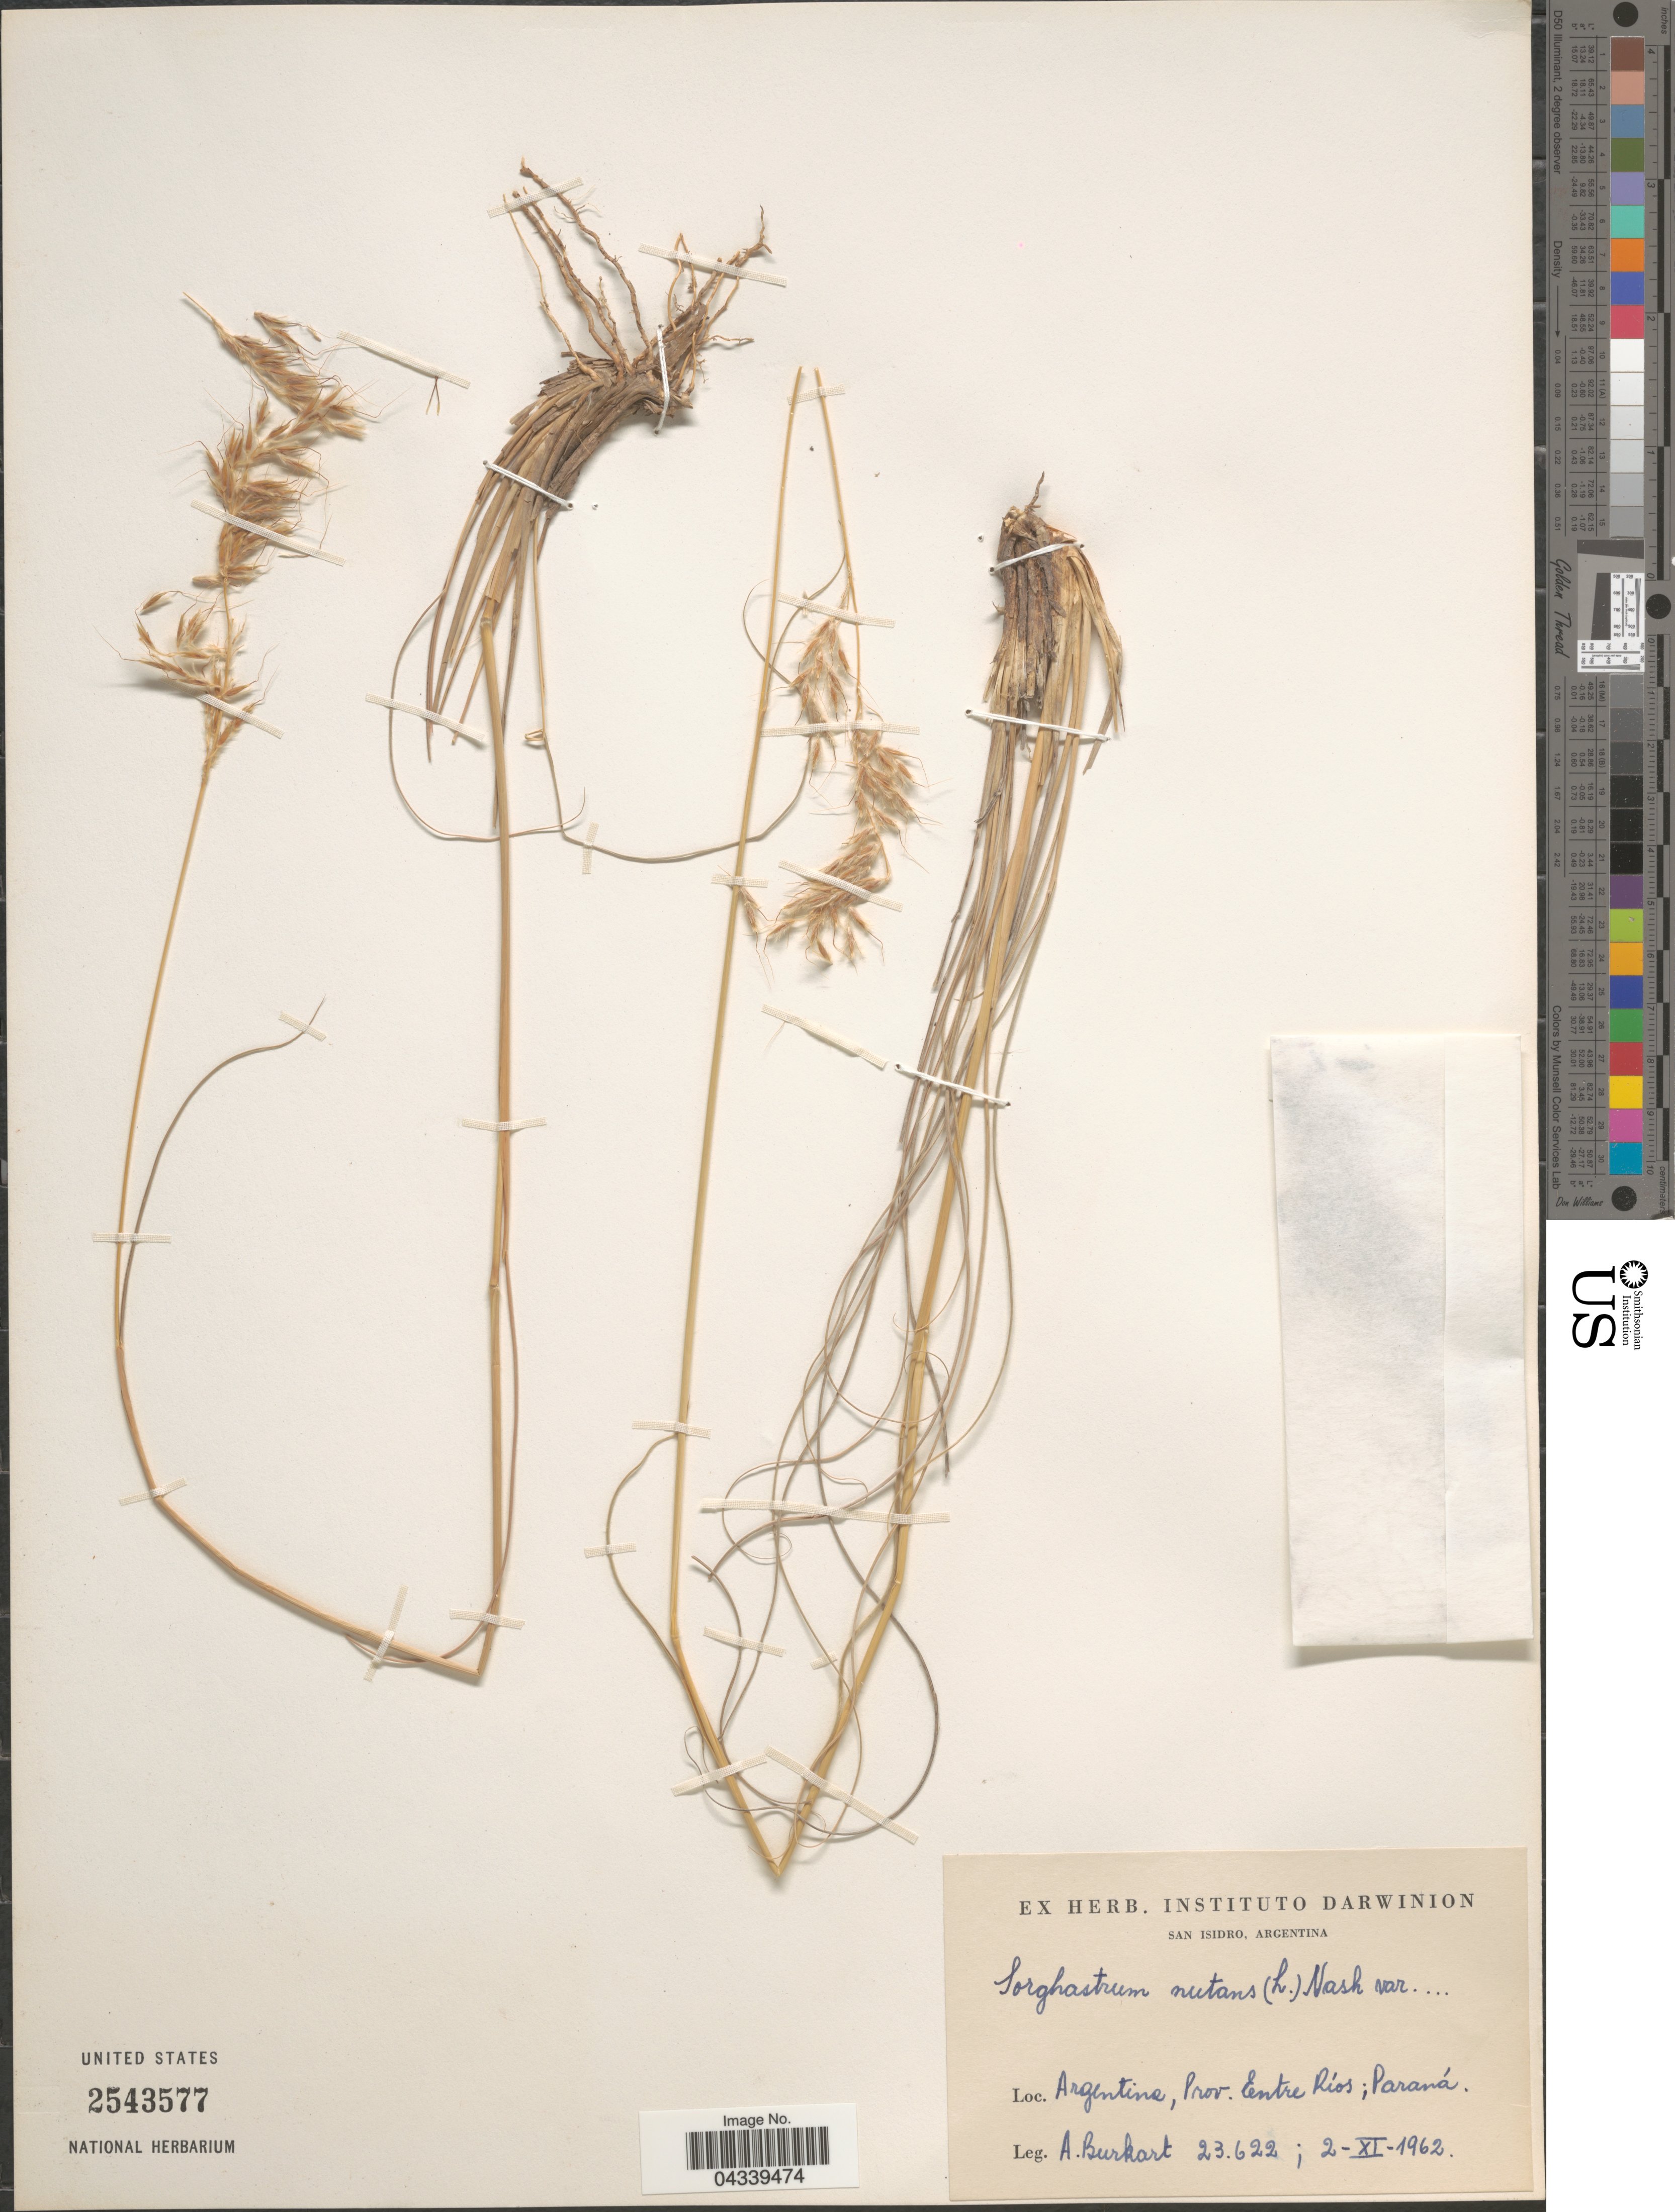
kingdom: Plantae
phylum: Tracheophyta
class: Liliopsida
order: Poales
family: Poaceae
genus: Sorghastrum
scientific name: Sorghastrum nutans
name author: (L.) Nash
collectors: A. E. Burkart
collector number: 23622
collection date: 1962-11-02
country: Argentina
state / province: Entre Rios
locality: Paraná.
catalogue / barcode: US 2543577